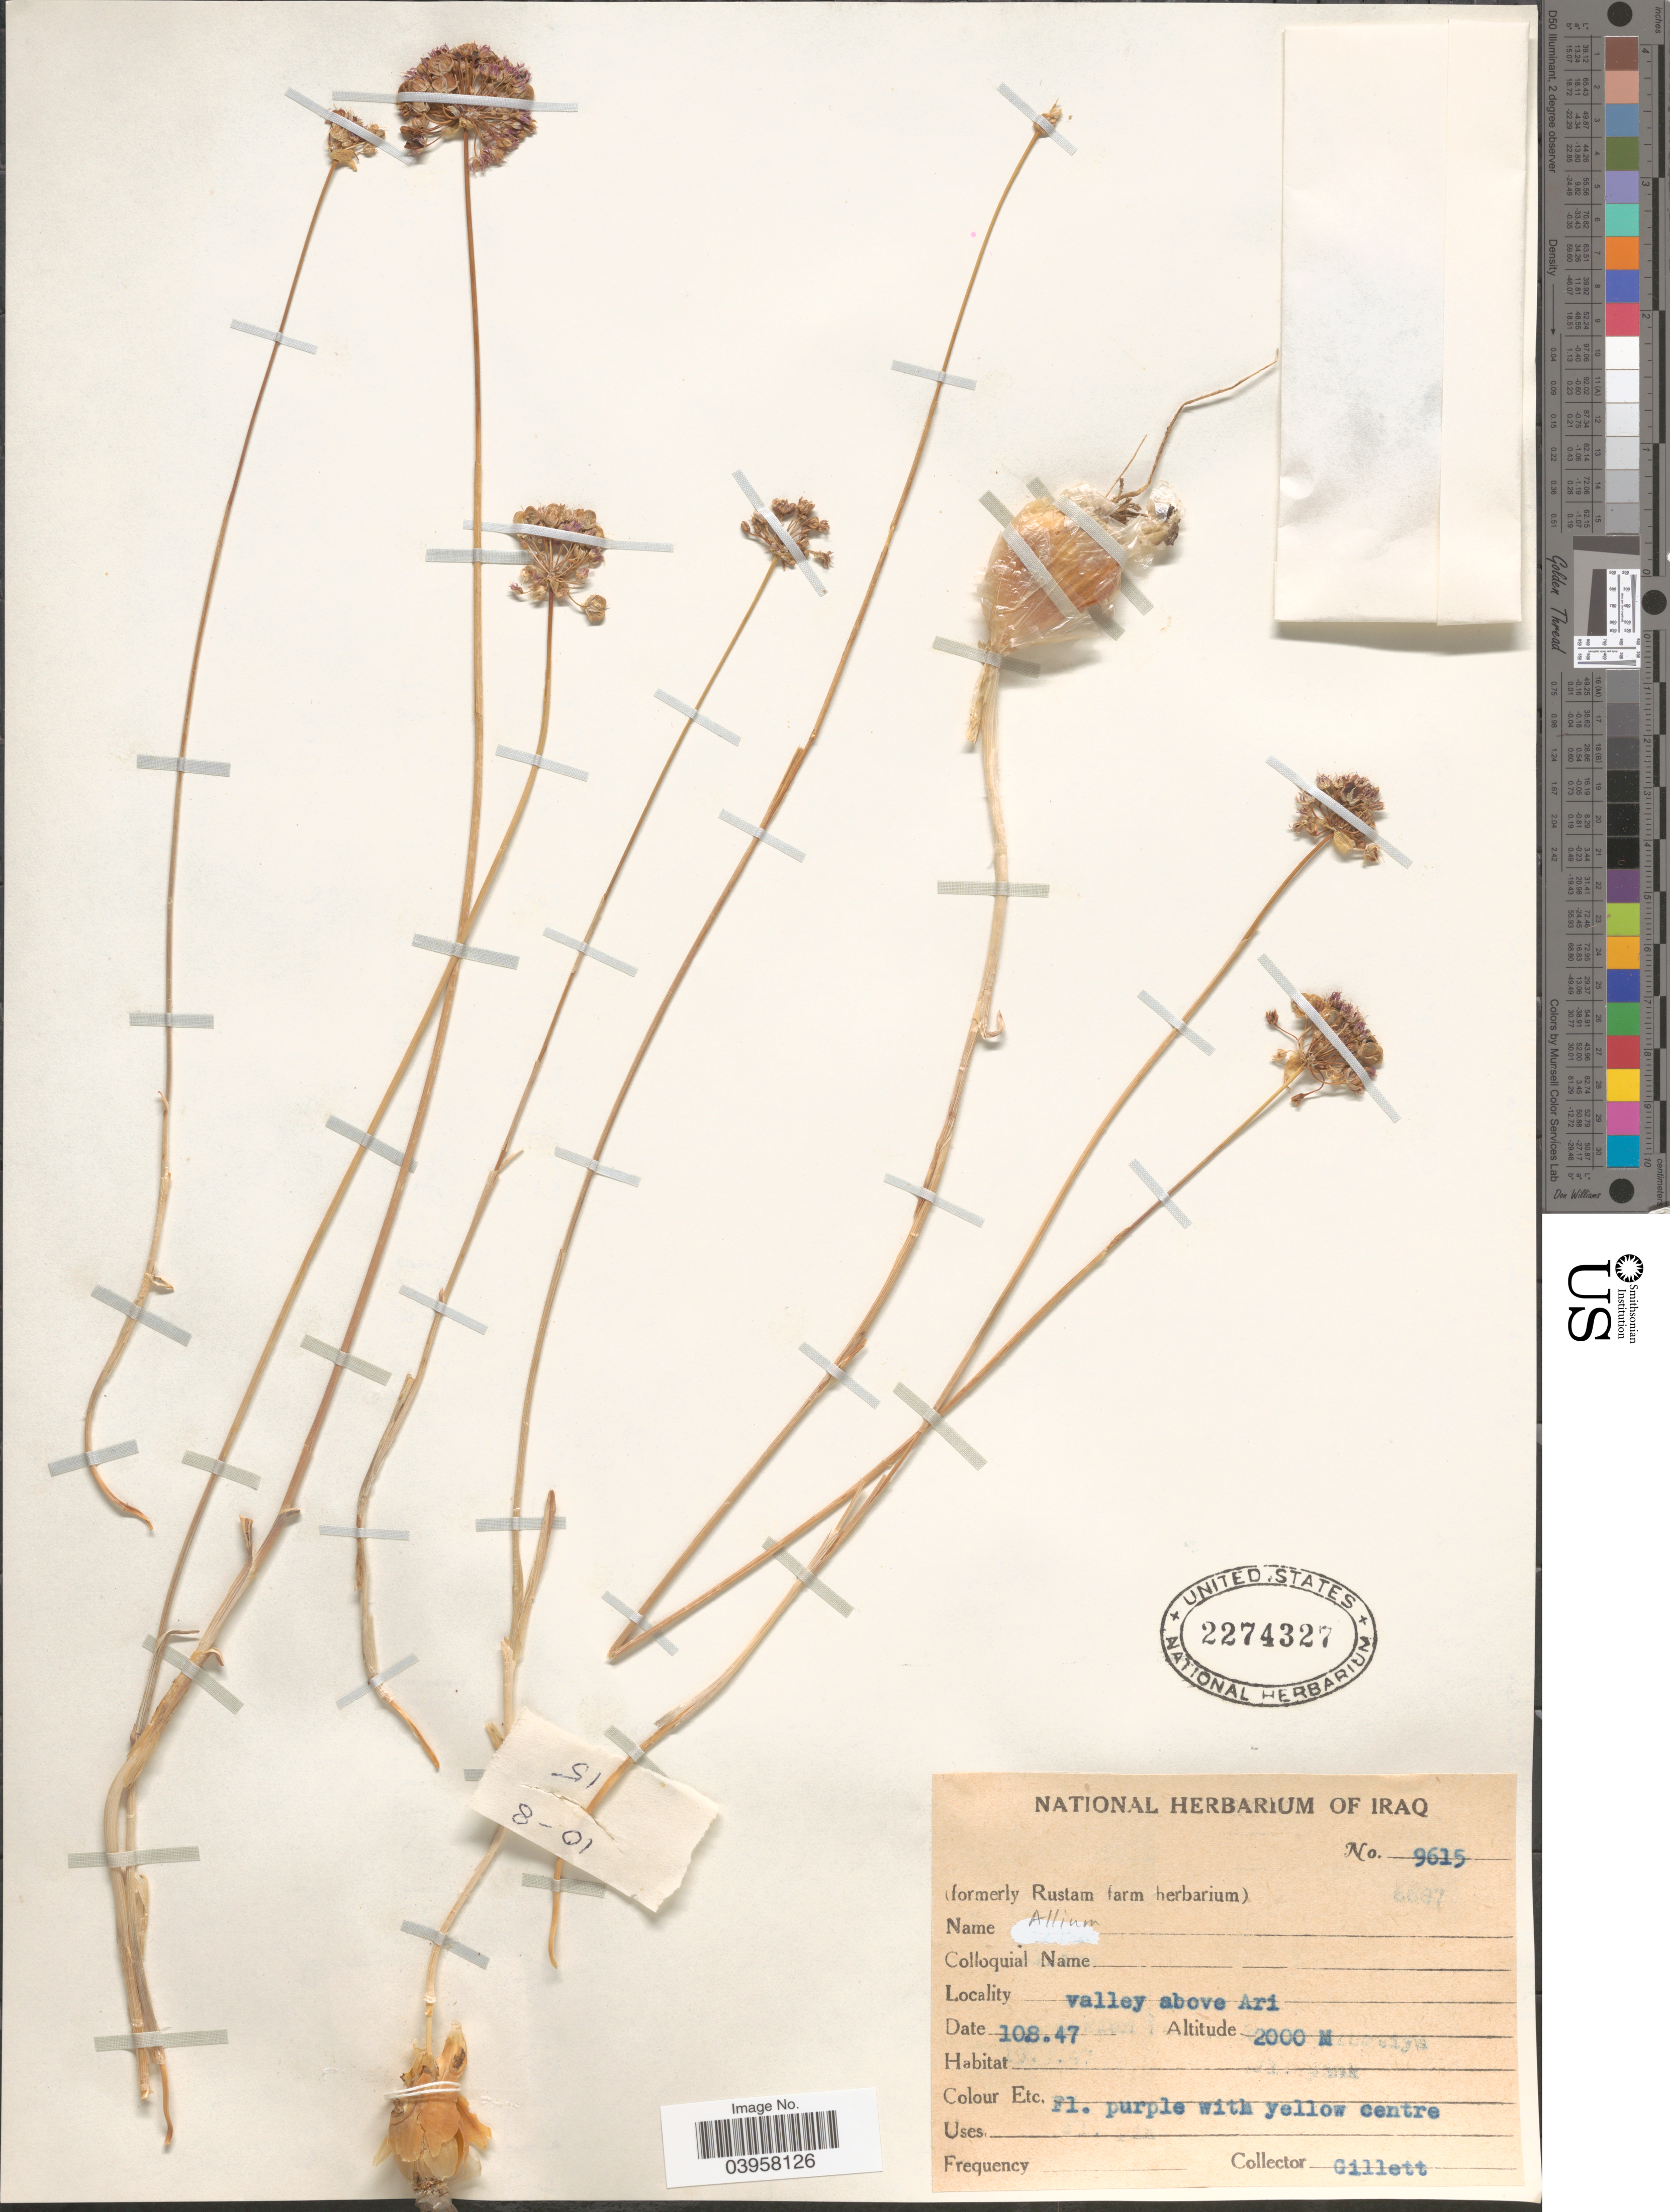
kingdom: Plantae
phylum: Tracheophyta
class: Liliopsida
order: Asparagales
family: Amaryllidaceae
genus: Allium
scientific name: Allium sp.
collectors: Gillett, --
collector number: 9615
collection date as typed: Transcribed d/m/y: 10/8/47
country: Iraq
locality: Valley above Ari.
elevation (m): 2000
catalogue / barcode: US 2274327